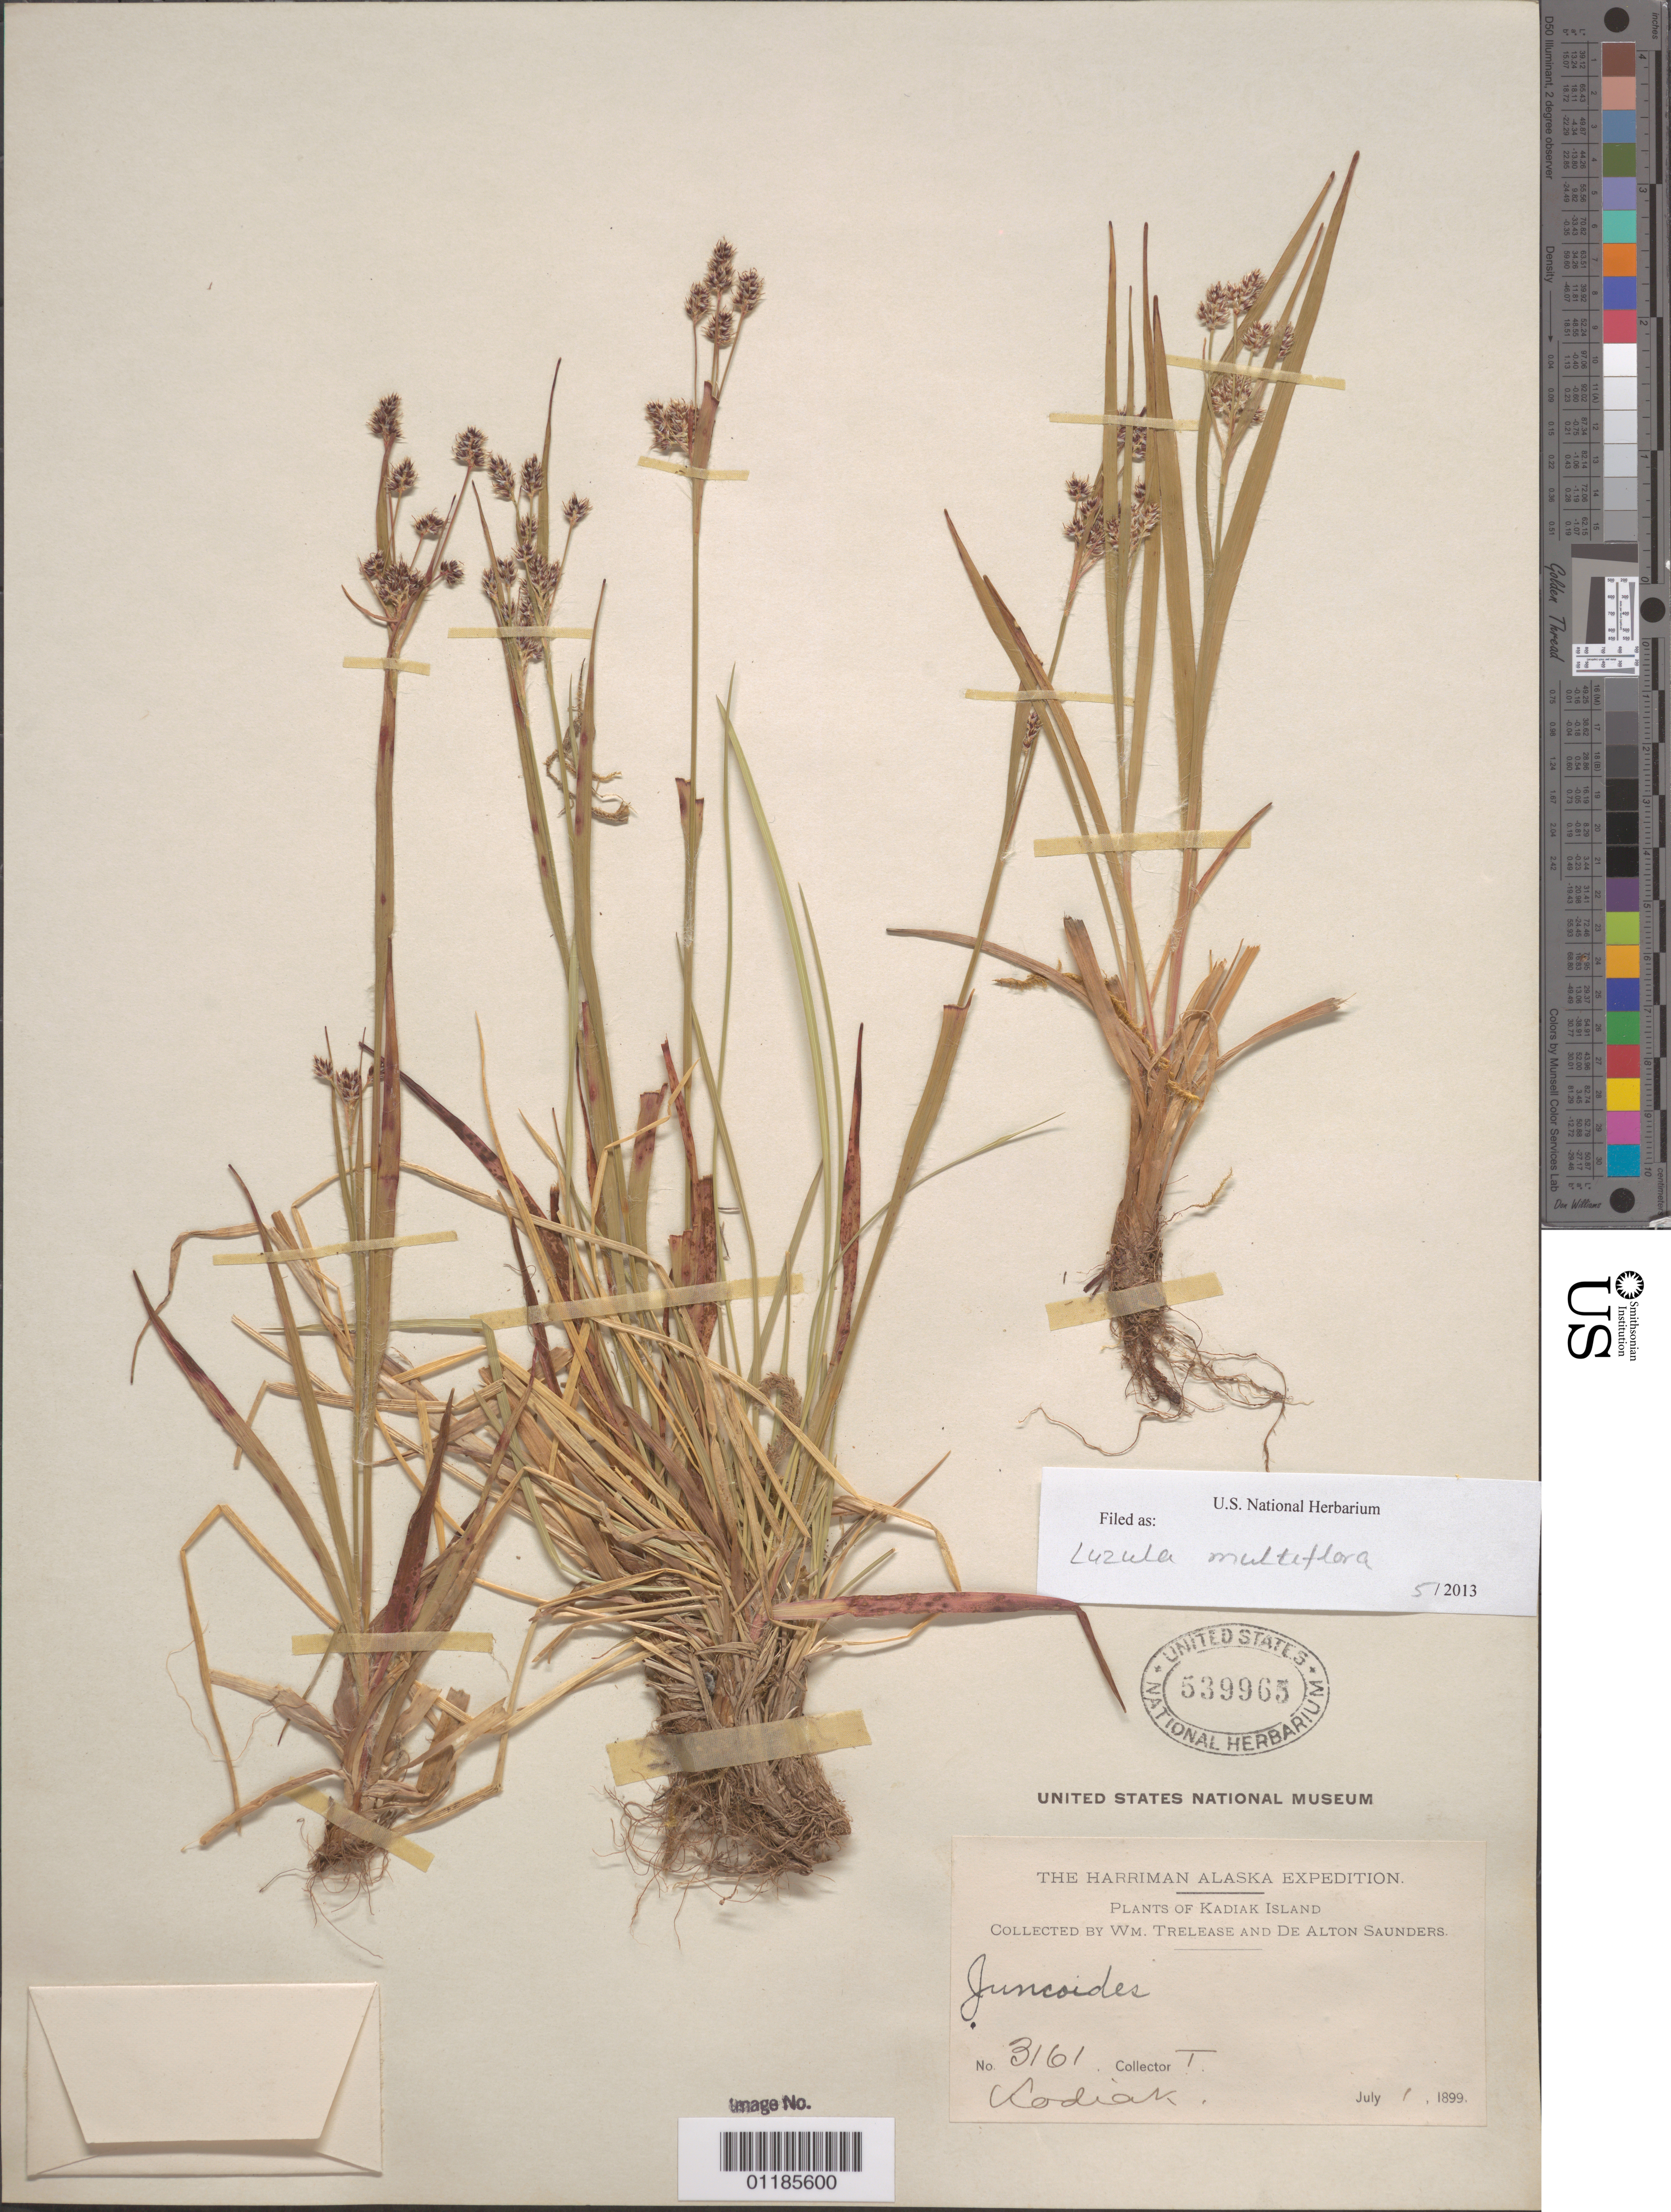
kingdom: Plantae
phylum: Tracheophyta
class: Liliopsida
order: Poales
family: Juncaceae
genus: Luzula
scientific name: Luzula multiflora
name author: (Ehrh.) Lej.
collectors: W. Trelease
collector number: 3161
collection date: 1899-07-01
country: United States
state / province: Alaska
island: Kodiak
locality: Kodiak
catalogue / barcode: US 539963